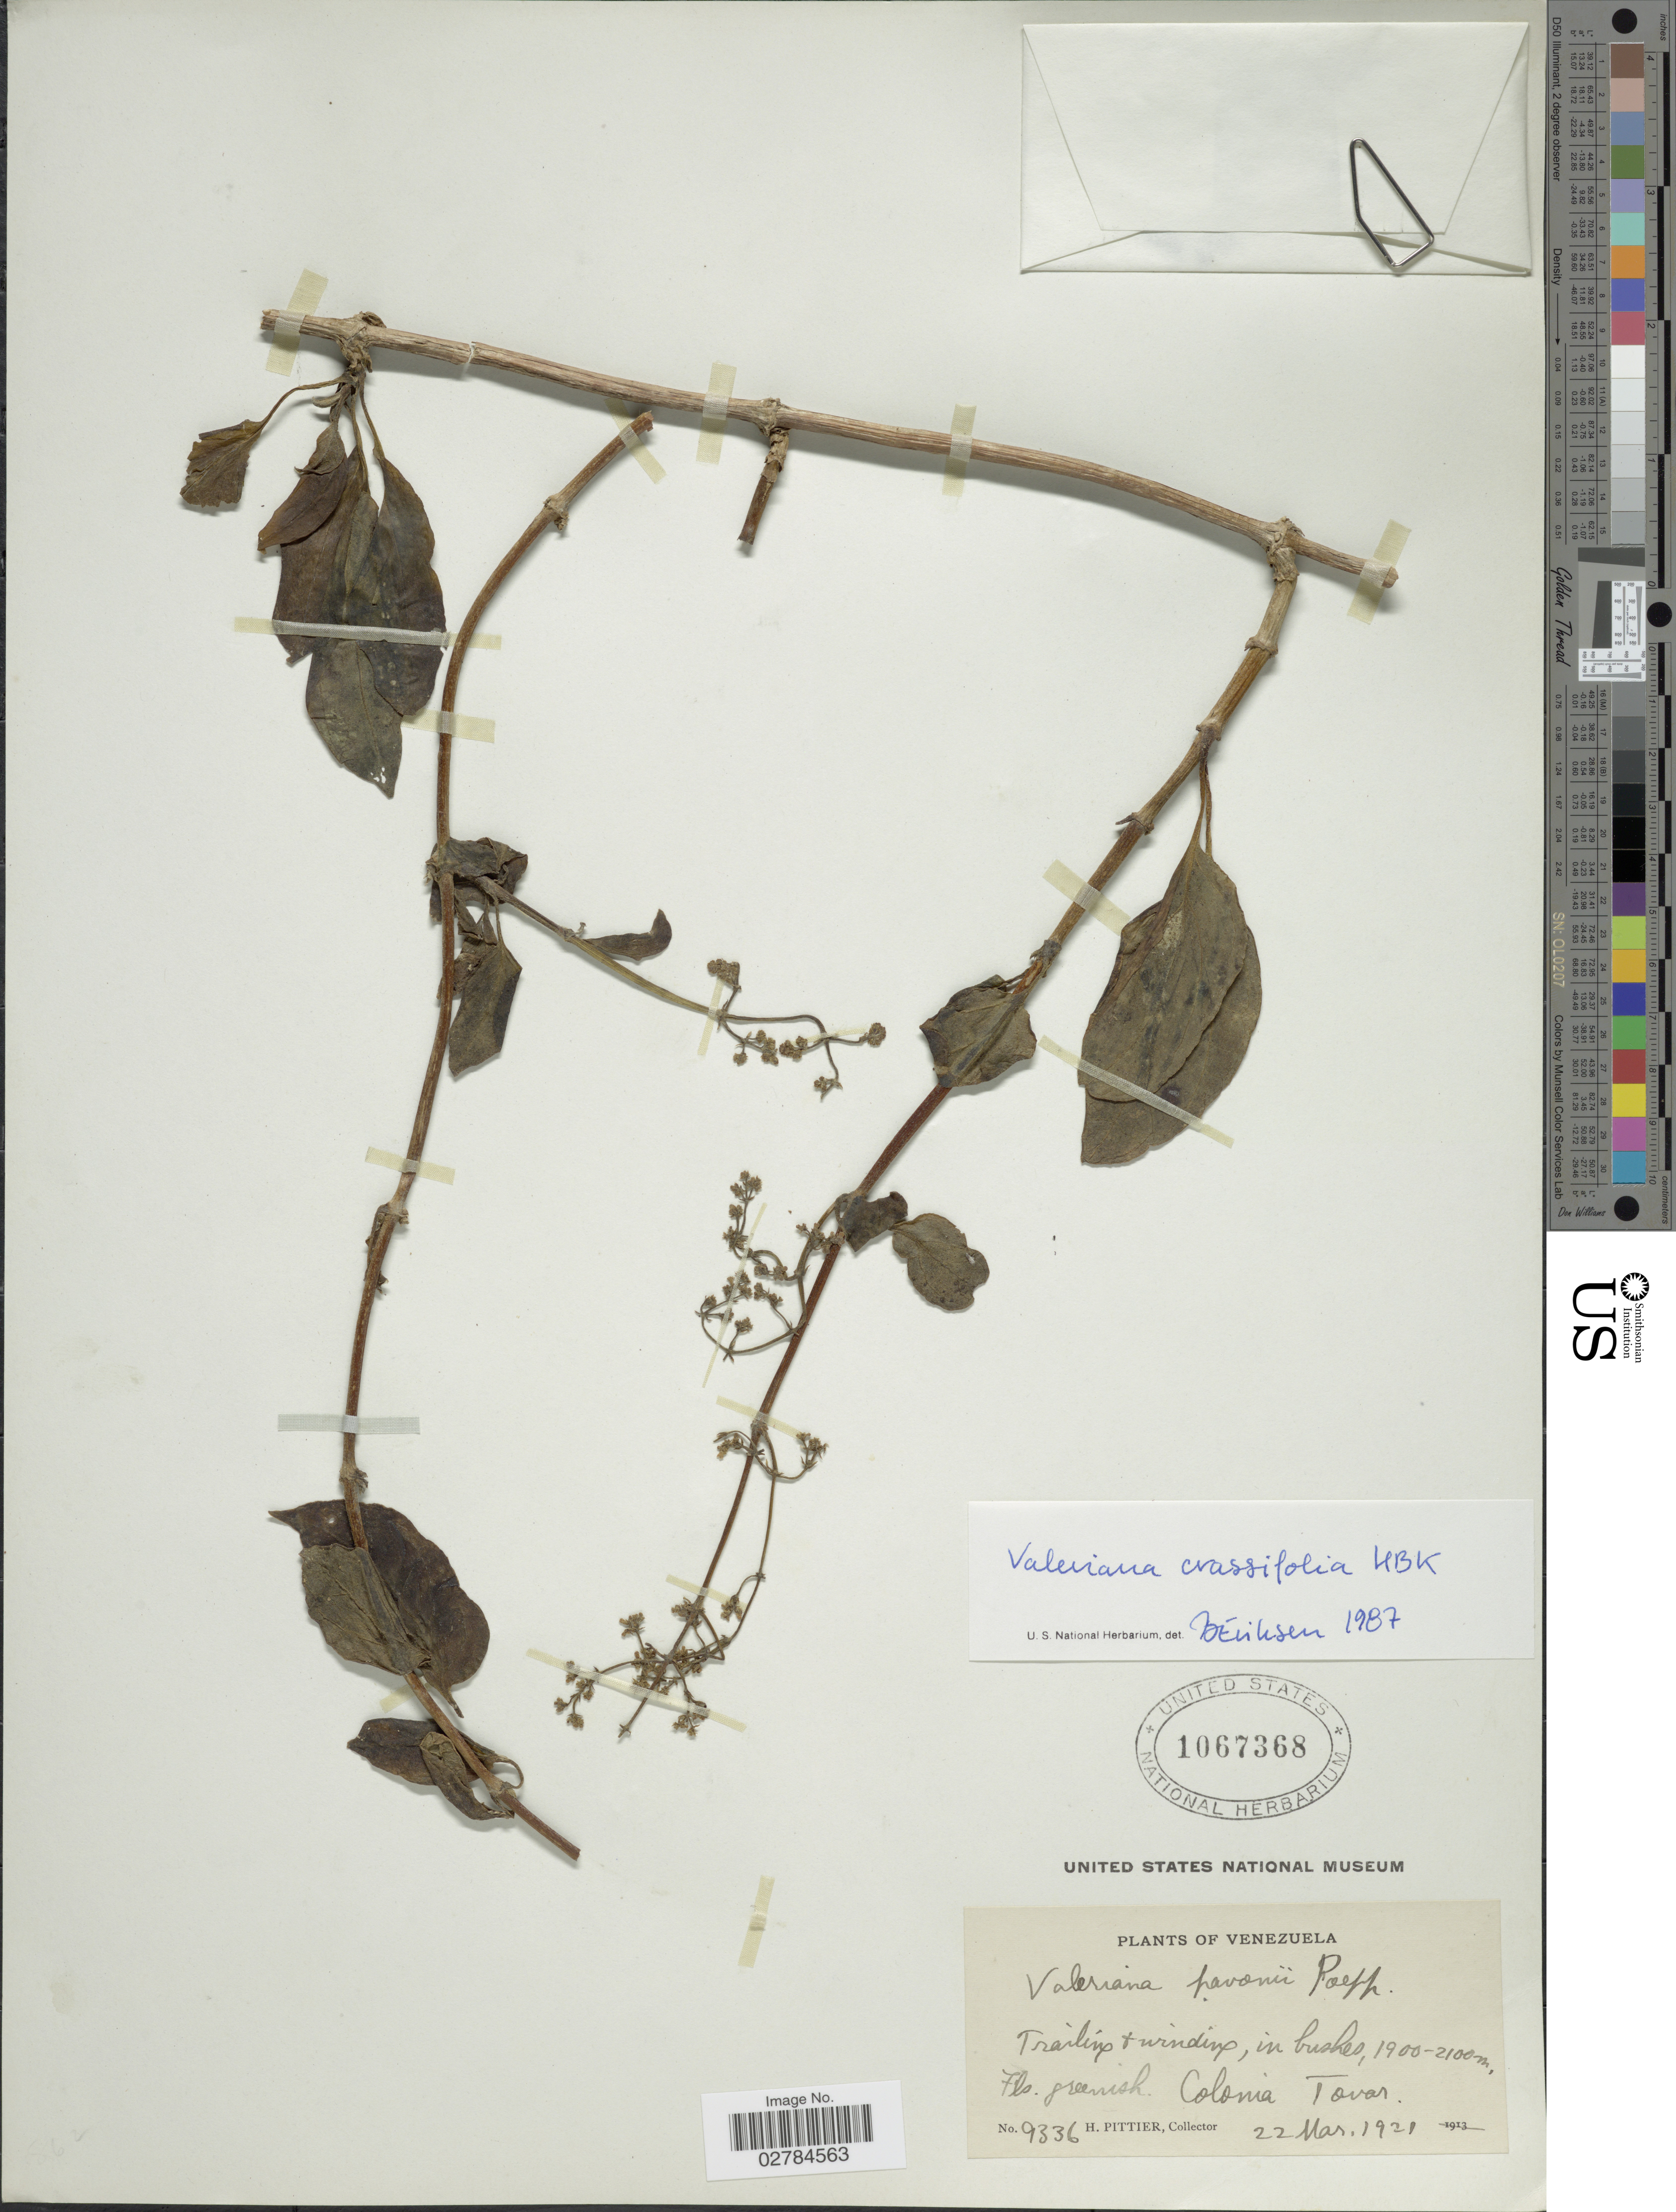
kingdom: Plantae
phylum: Tracheophyta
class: Magnoliopsida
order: Dipsacales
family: Caprifoliaceae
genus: Valeriana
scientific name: Valeriana crassifolia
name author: Kunth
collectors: H. F. Pittier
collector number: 9336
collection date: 1921-03-22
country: Venezuela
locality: Colonia Tovar.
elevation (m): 1900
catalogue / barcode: US 1067368